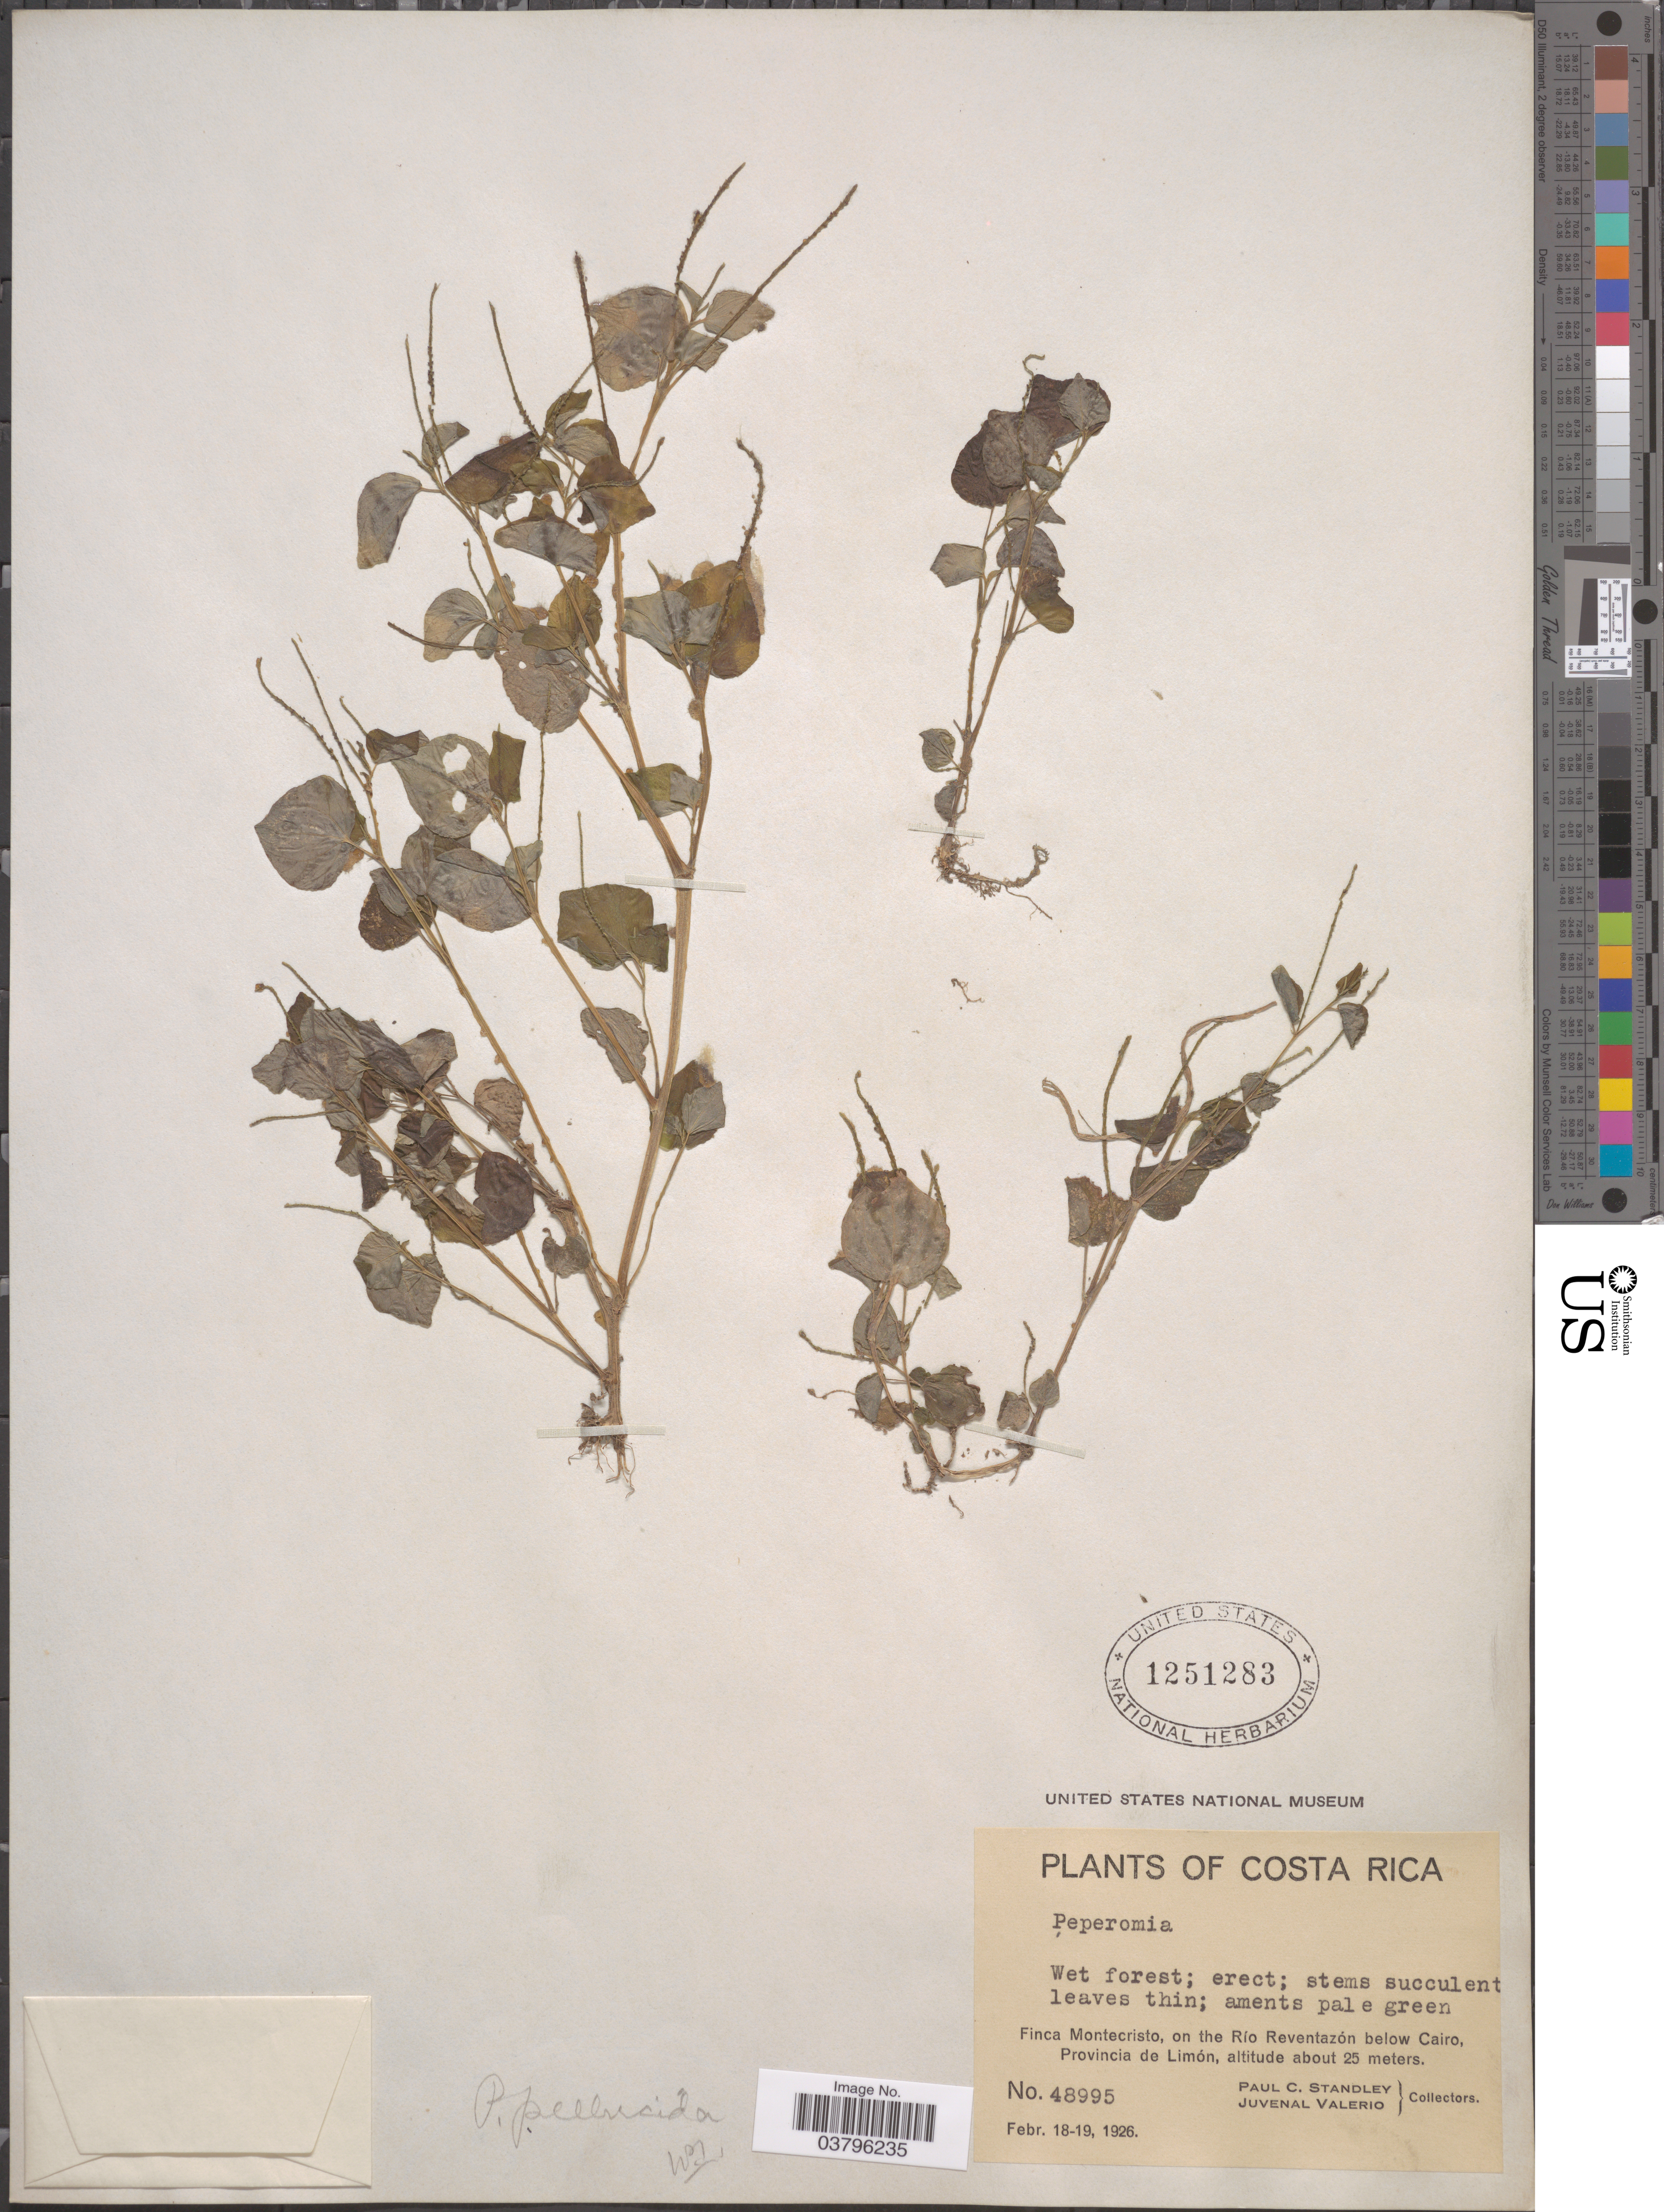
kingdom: Plantae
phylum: Tracheophyta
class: Magnoliopsida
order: Piperales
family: Piperaceae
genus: Peperomia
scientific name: Peperomia pellucida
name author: (L.) Kunth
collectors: P. C. Standley & J. Valerio R.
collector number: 48995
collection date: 1926-02-18/1926-02-19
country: Costa Rica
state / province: Limón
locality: Finca Montecristo, on the Río Reventazón below Cairo.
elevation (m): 25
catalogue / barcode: US 1251283